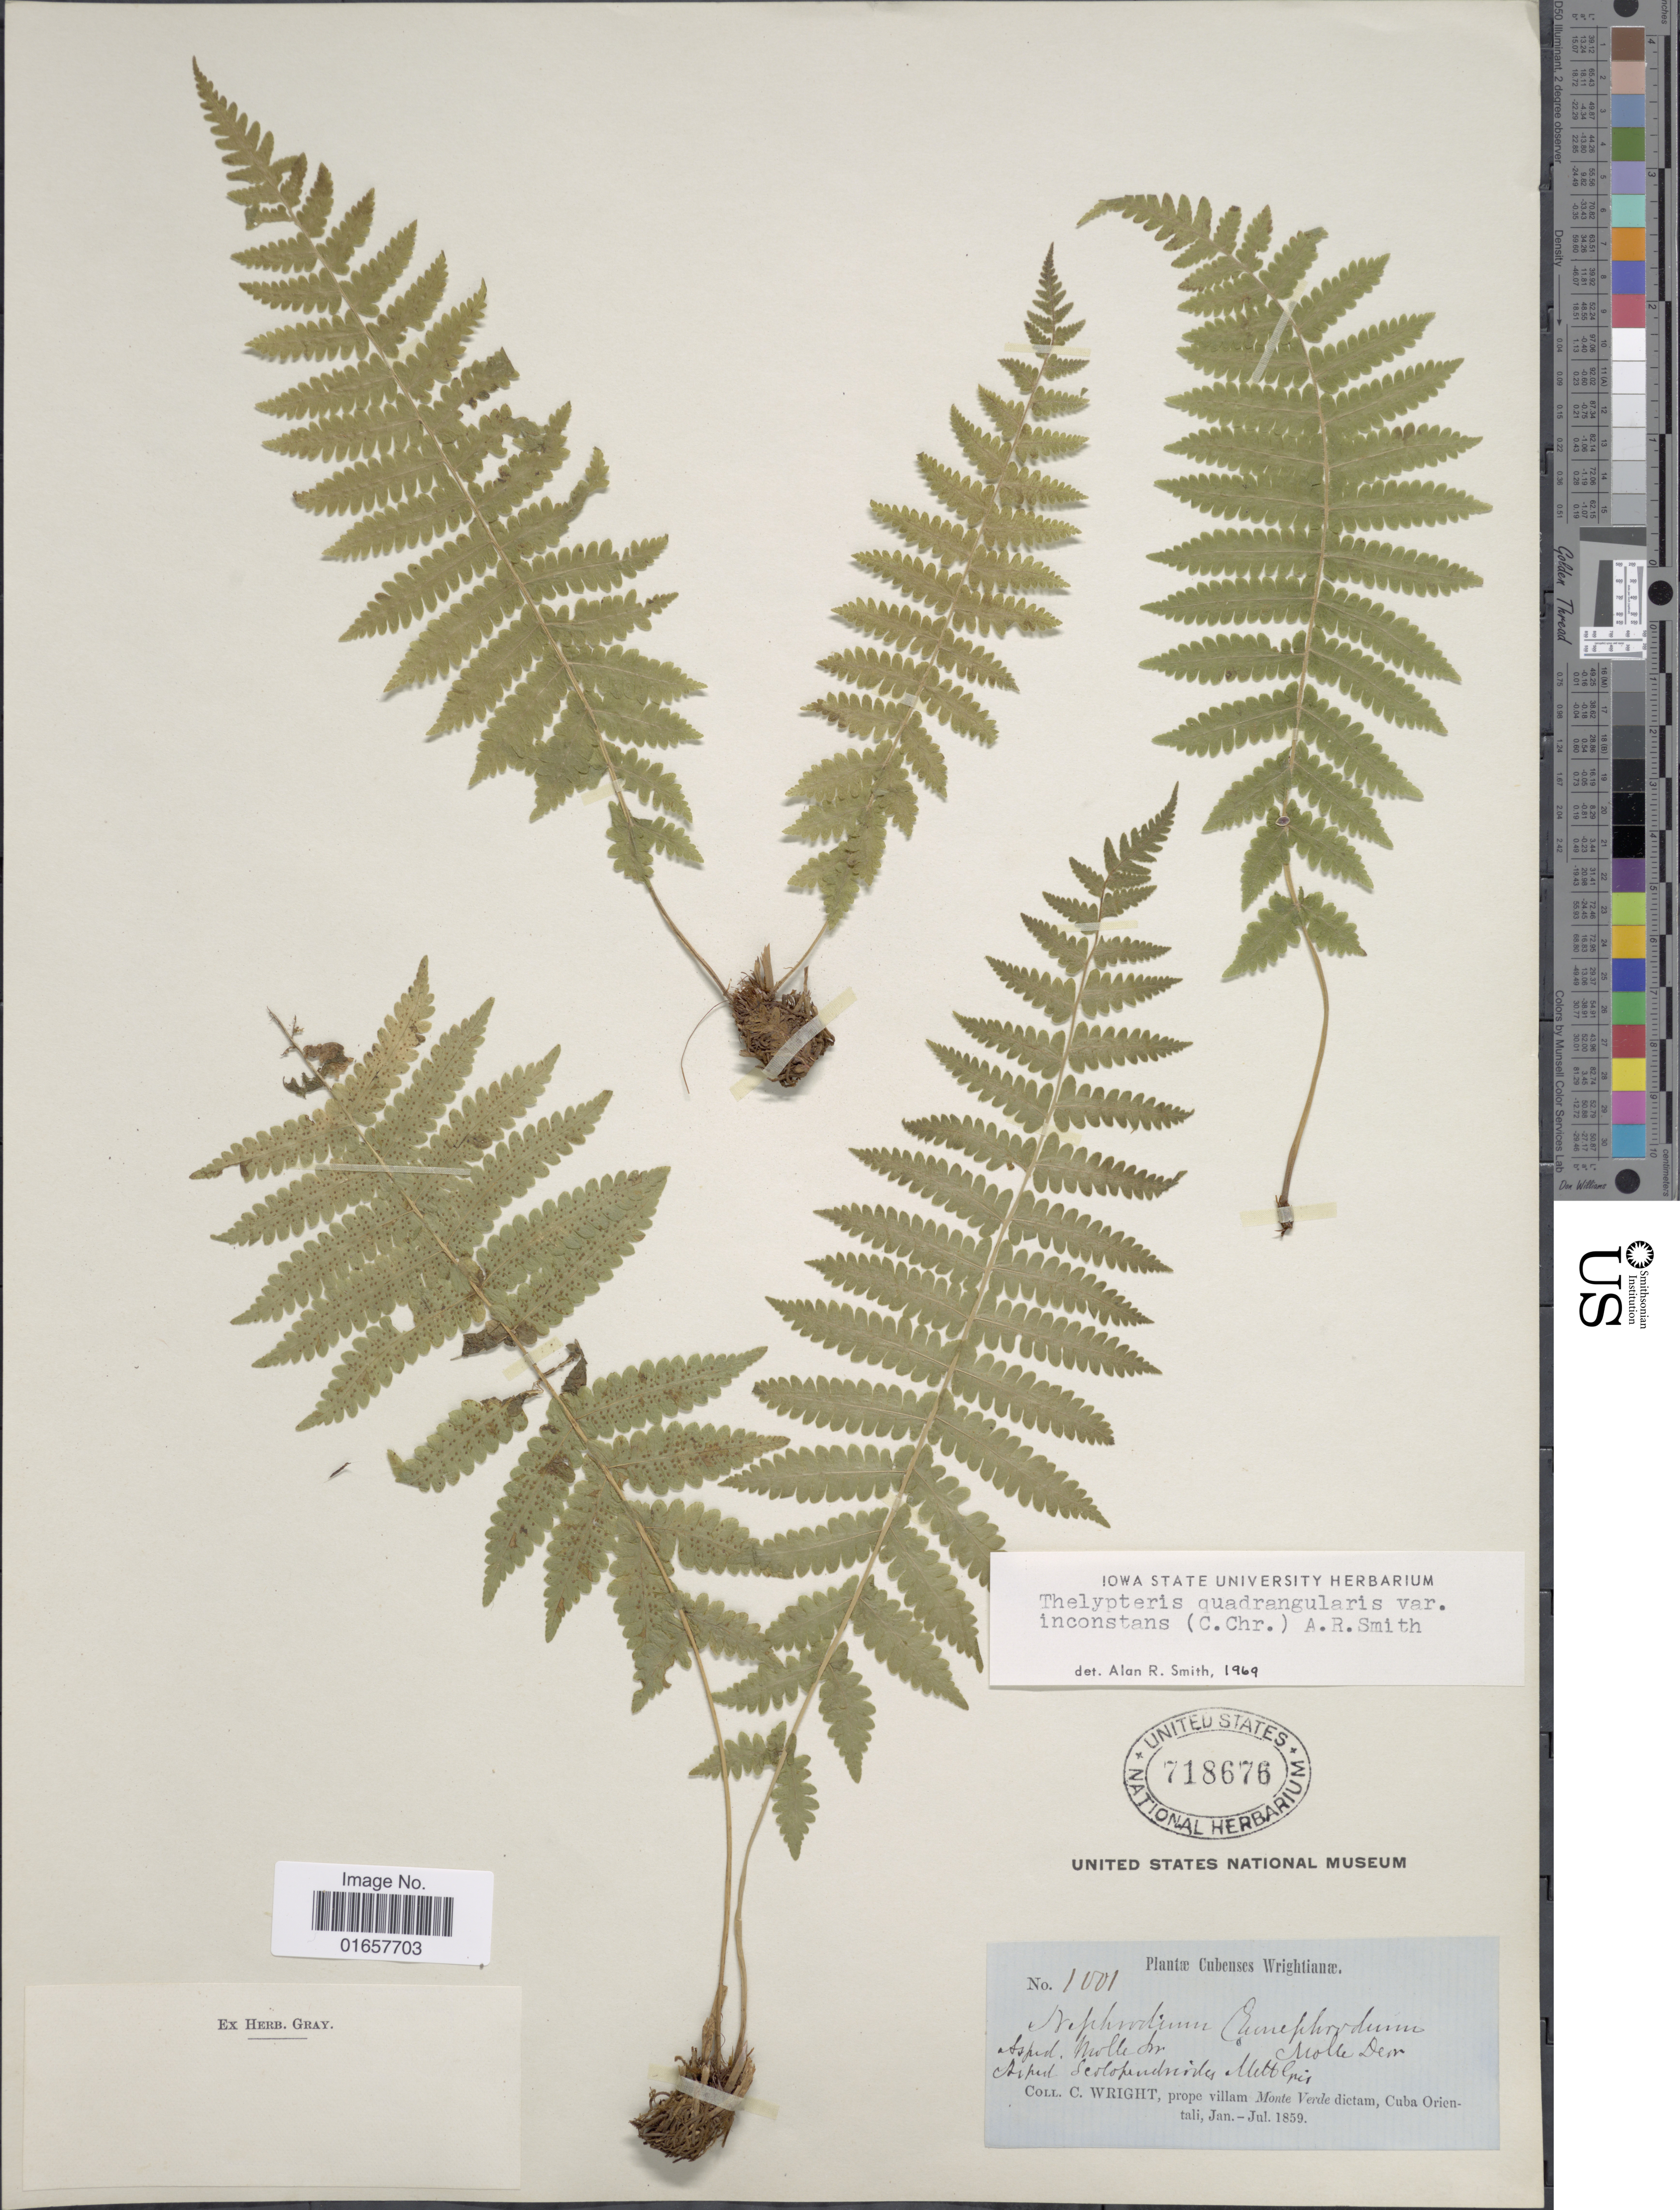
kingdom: Plantae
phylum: Tracheophyta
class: Polypodiopsida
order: Polypodiales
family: Thelypteridaceae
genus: Christella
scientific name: Christella hispidula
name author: (Decne.) Holttum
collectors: C. Wright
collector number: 1001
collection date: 1859-01/1859-07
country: Cuba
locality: Cubenses Wrightianæ, prope villam Monte Verde dictam, Cuba Orientali.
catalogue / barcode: US 718676